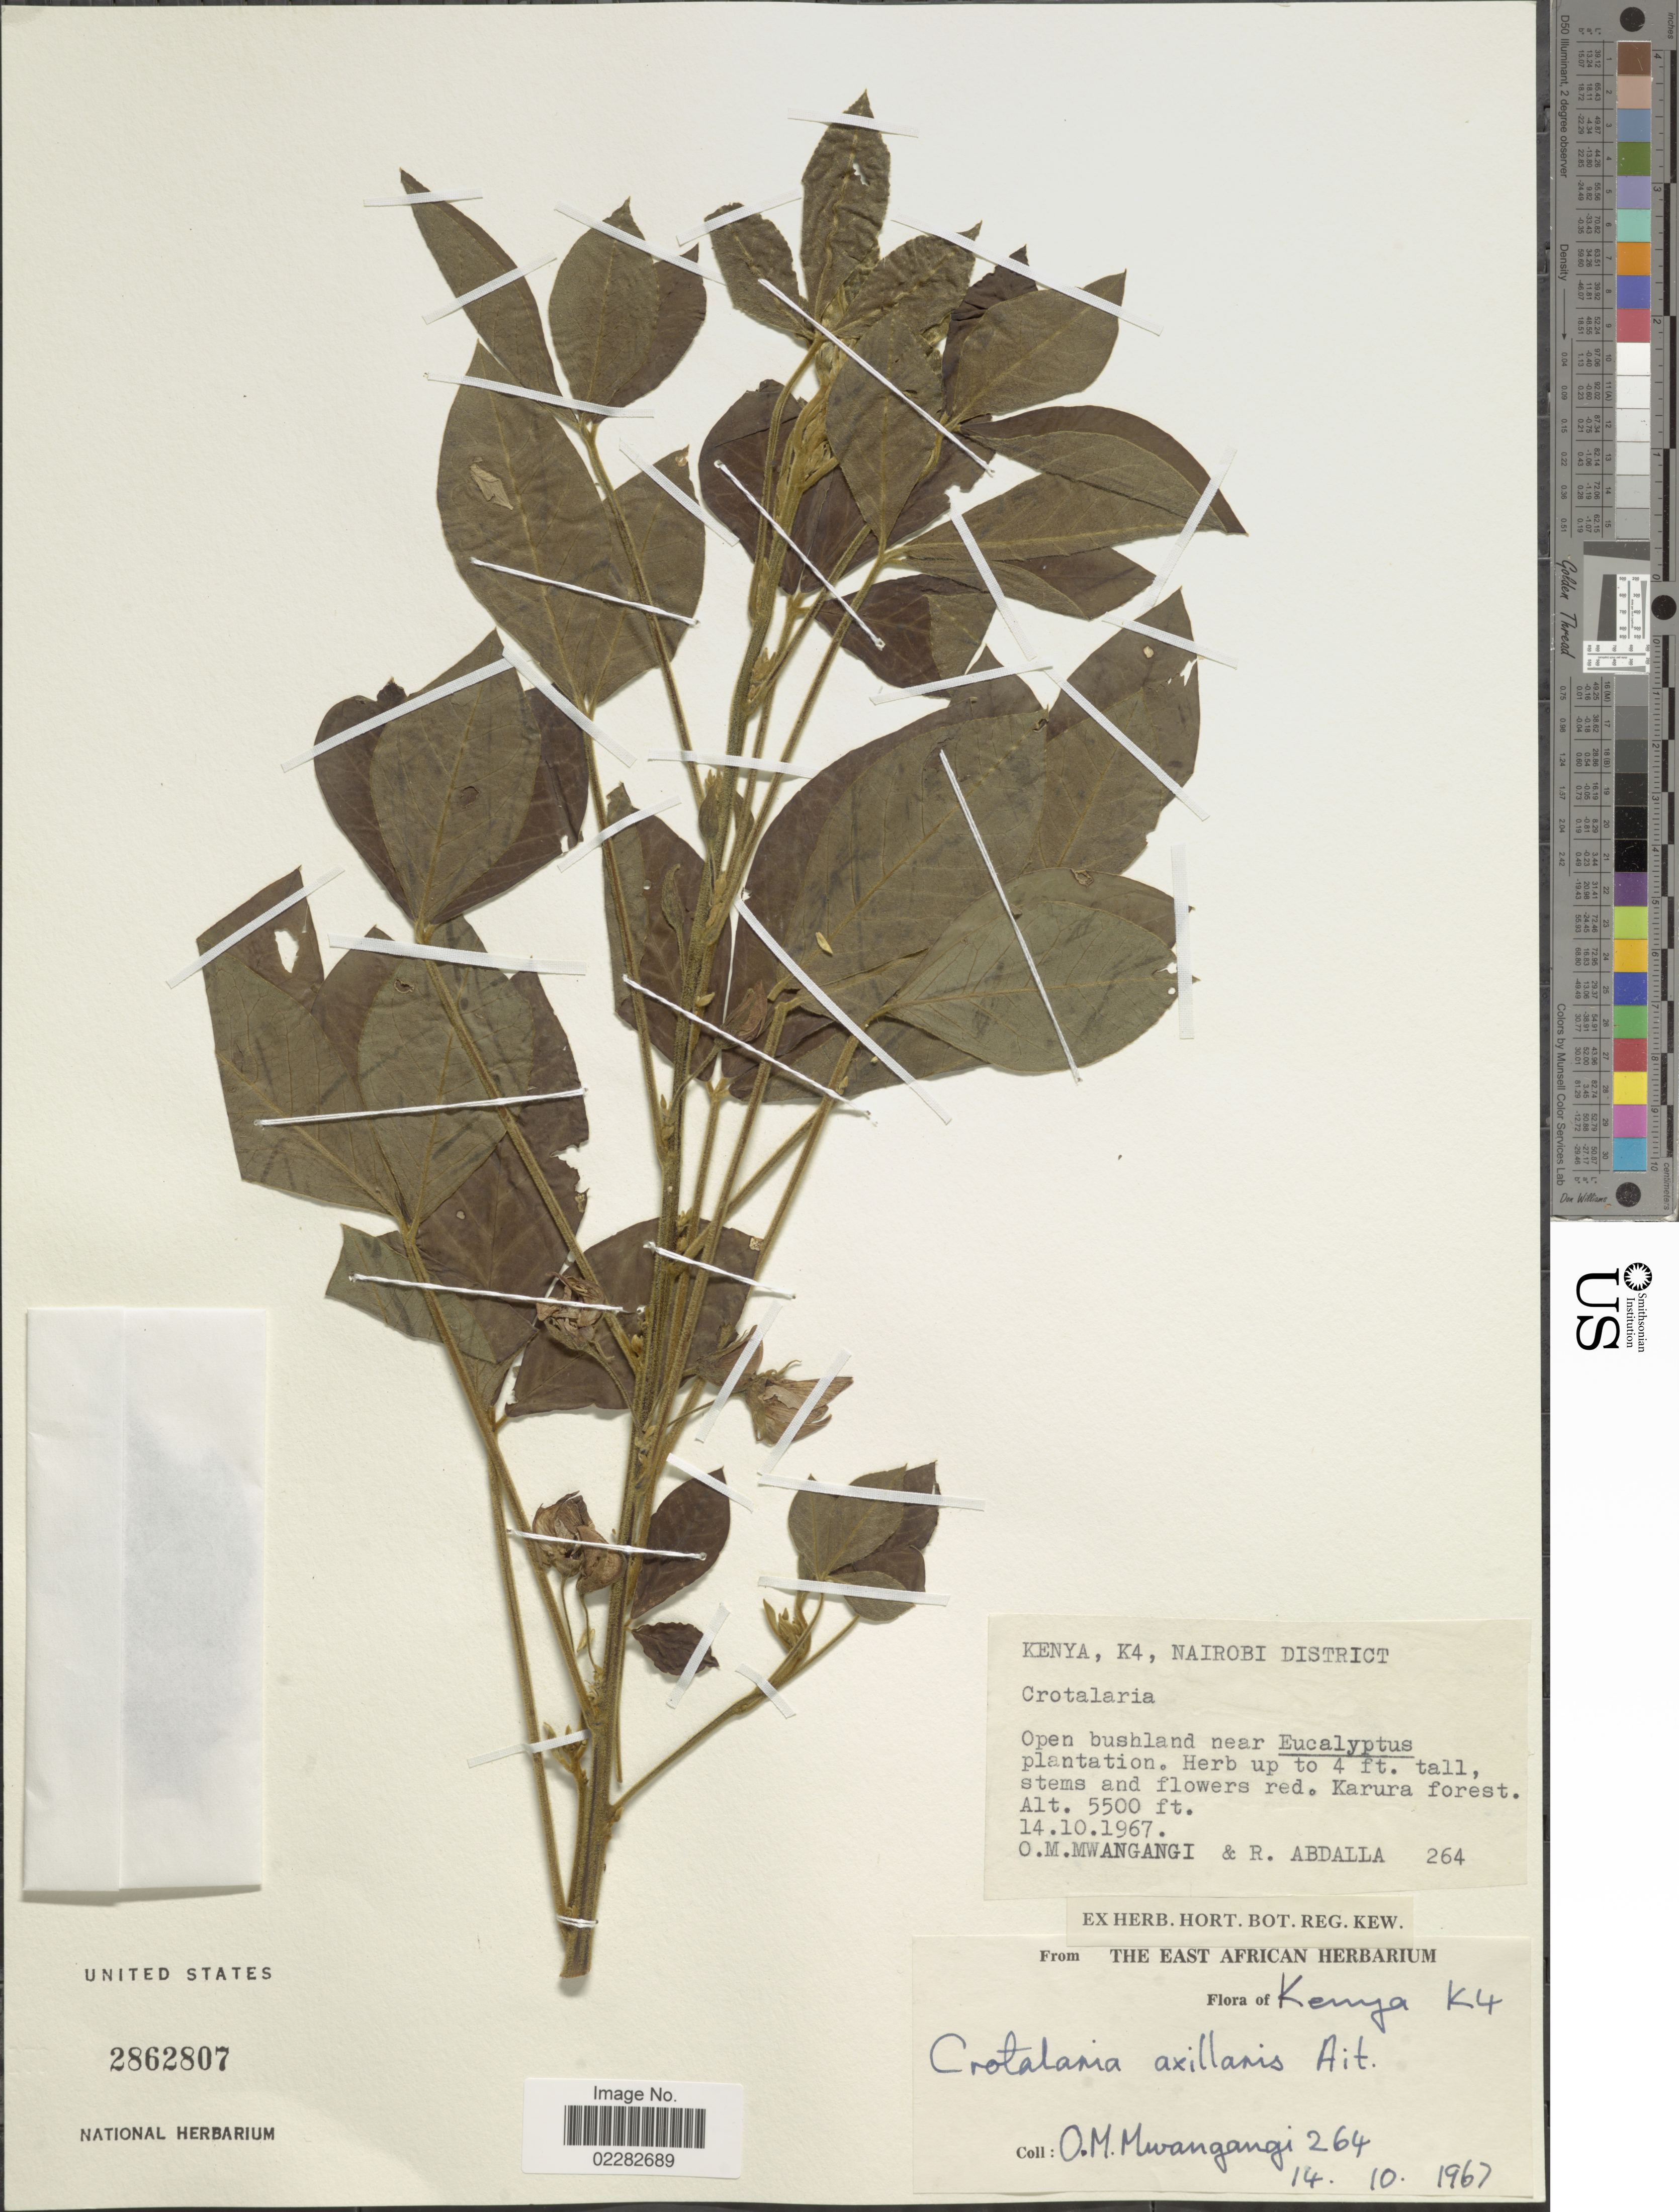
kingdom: Plantae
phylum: Tracheophyta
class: Magnoliopsida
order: Fabales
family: Fabaceae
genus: Crotalaria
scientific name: Crotalaria axillaris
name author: Aiton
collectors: O. M. Mwangangi & R. Abdallah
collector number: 264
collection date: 1967-10-14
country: Kenya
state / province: Nairobi Area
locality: Nairobi District, open bushland near plantation, Kenya K4.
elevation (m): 1676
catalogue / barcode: US 2862807